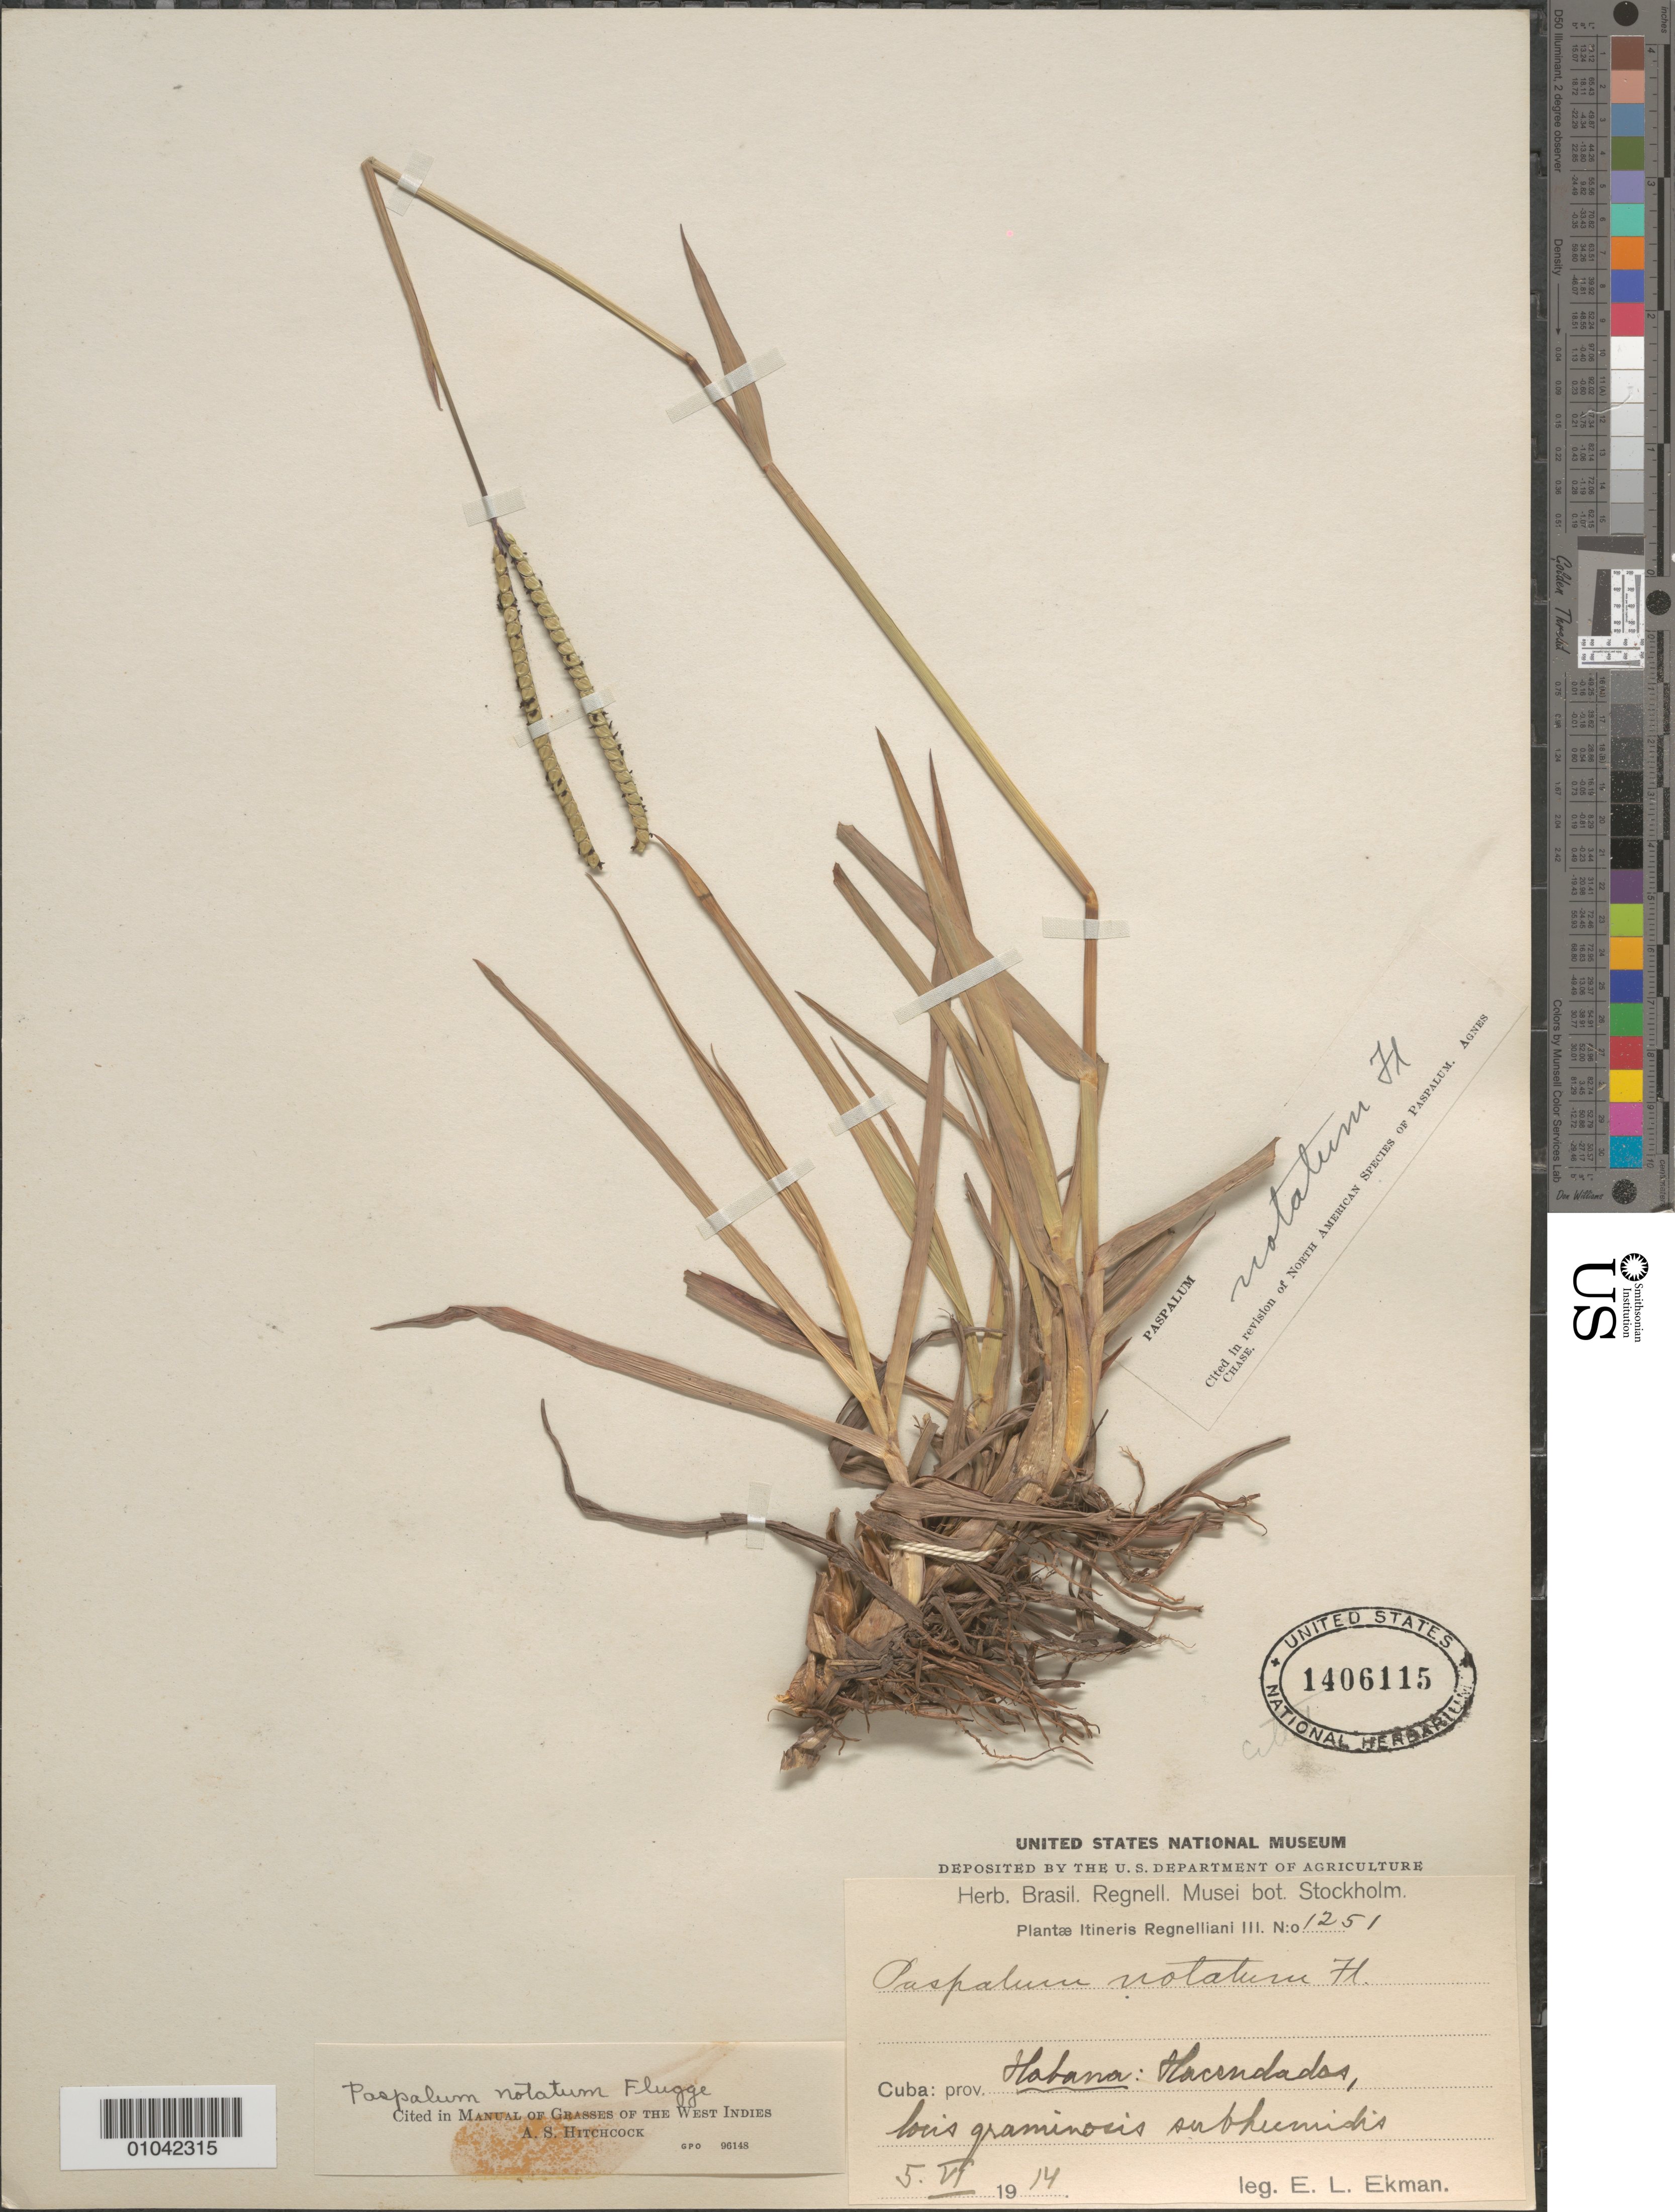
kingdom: Plantae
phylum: Tracheophyta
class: Liliopsida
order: Poales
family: Poaceae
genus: Paspalum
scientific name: Paspalum notatum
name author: Flüggé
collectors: E. L. Ekman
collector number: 1251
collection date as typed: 05 Jun 1914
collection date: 1914-06-05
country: Cuba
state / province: La Habana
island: Cuba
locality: Hacendadas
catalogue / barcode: US 1406115